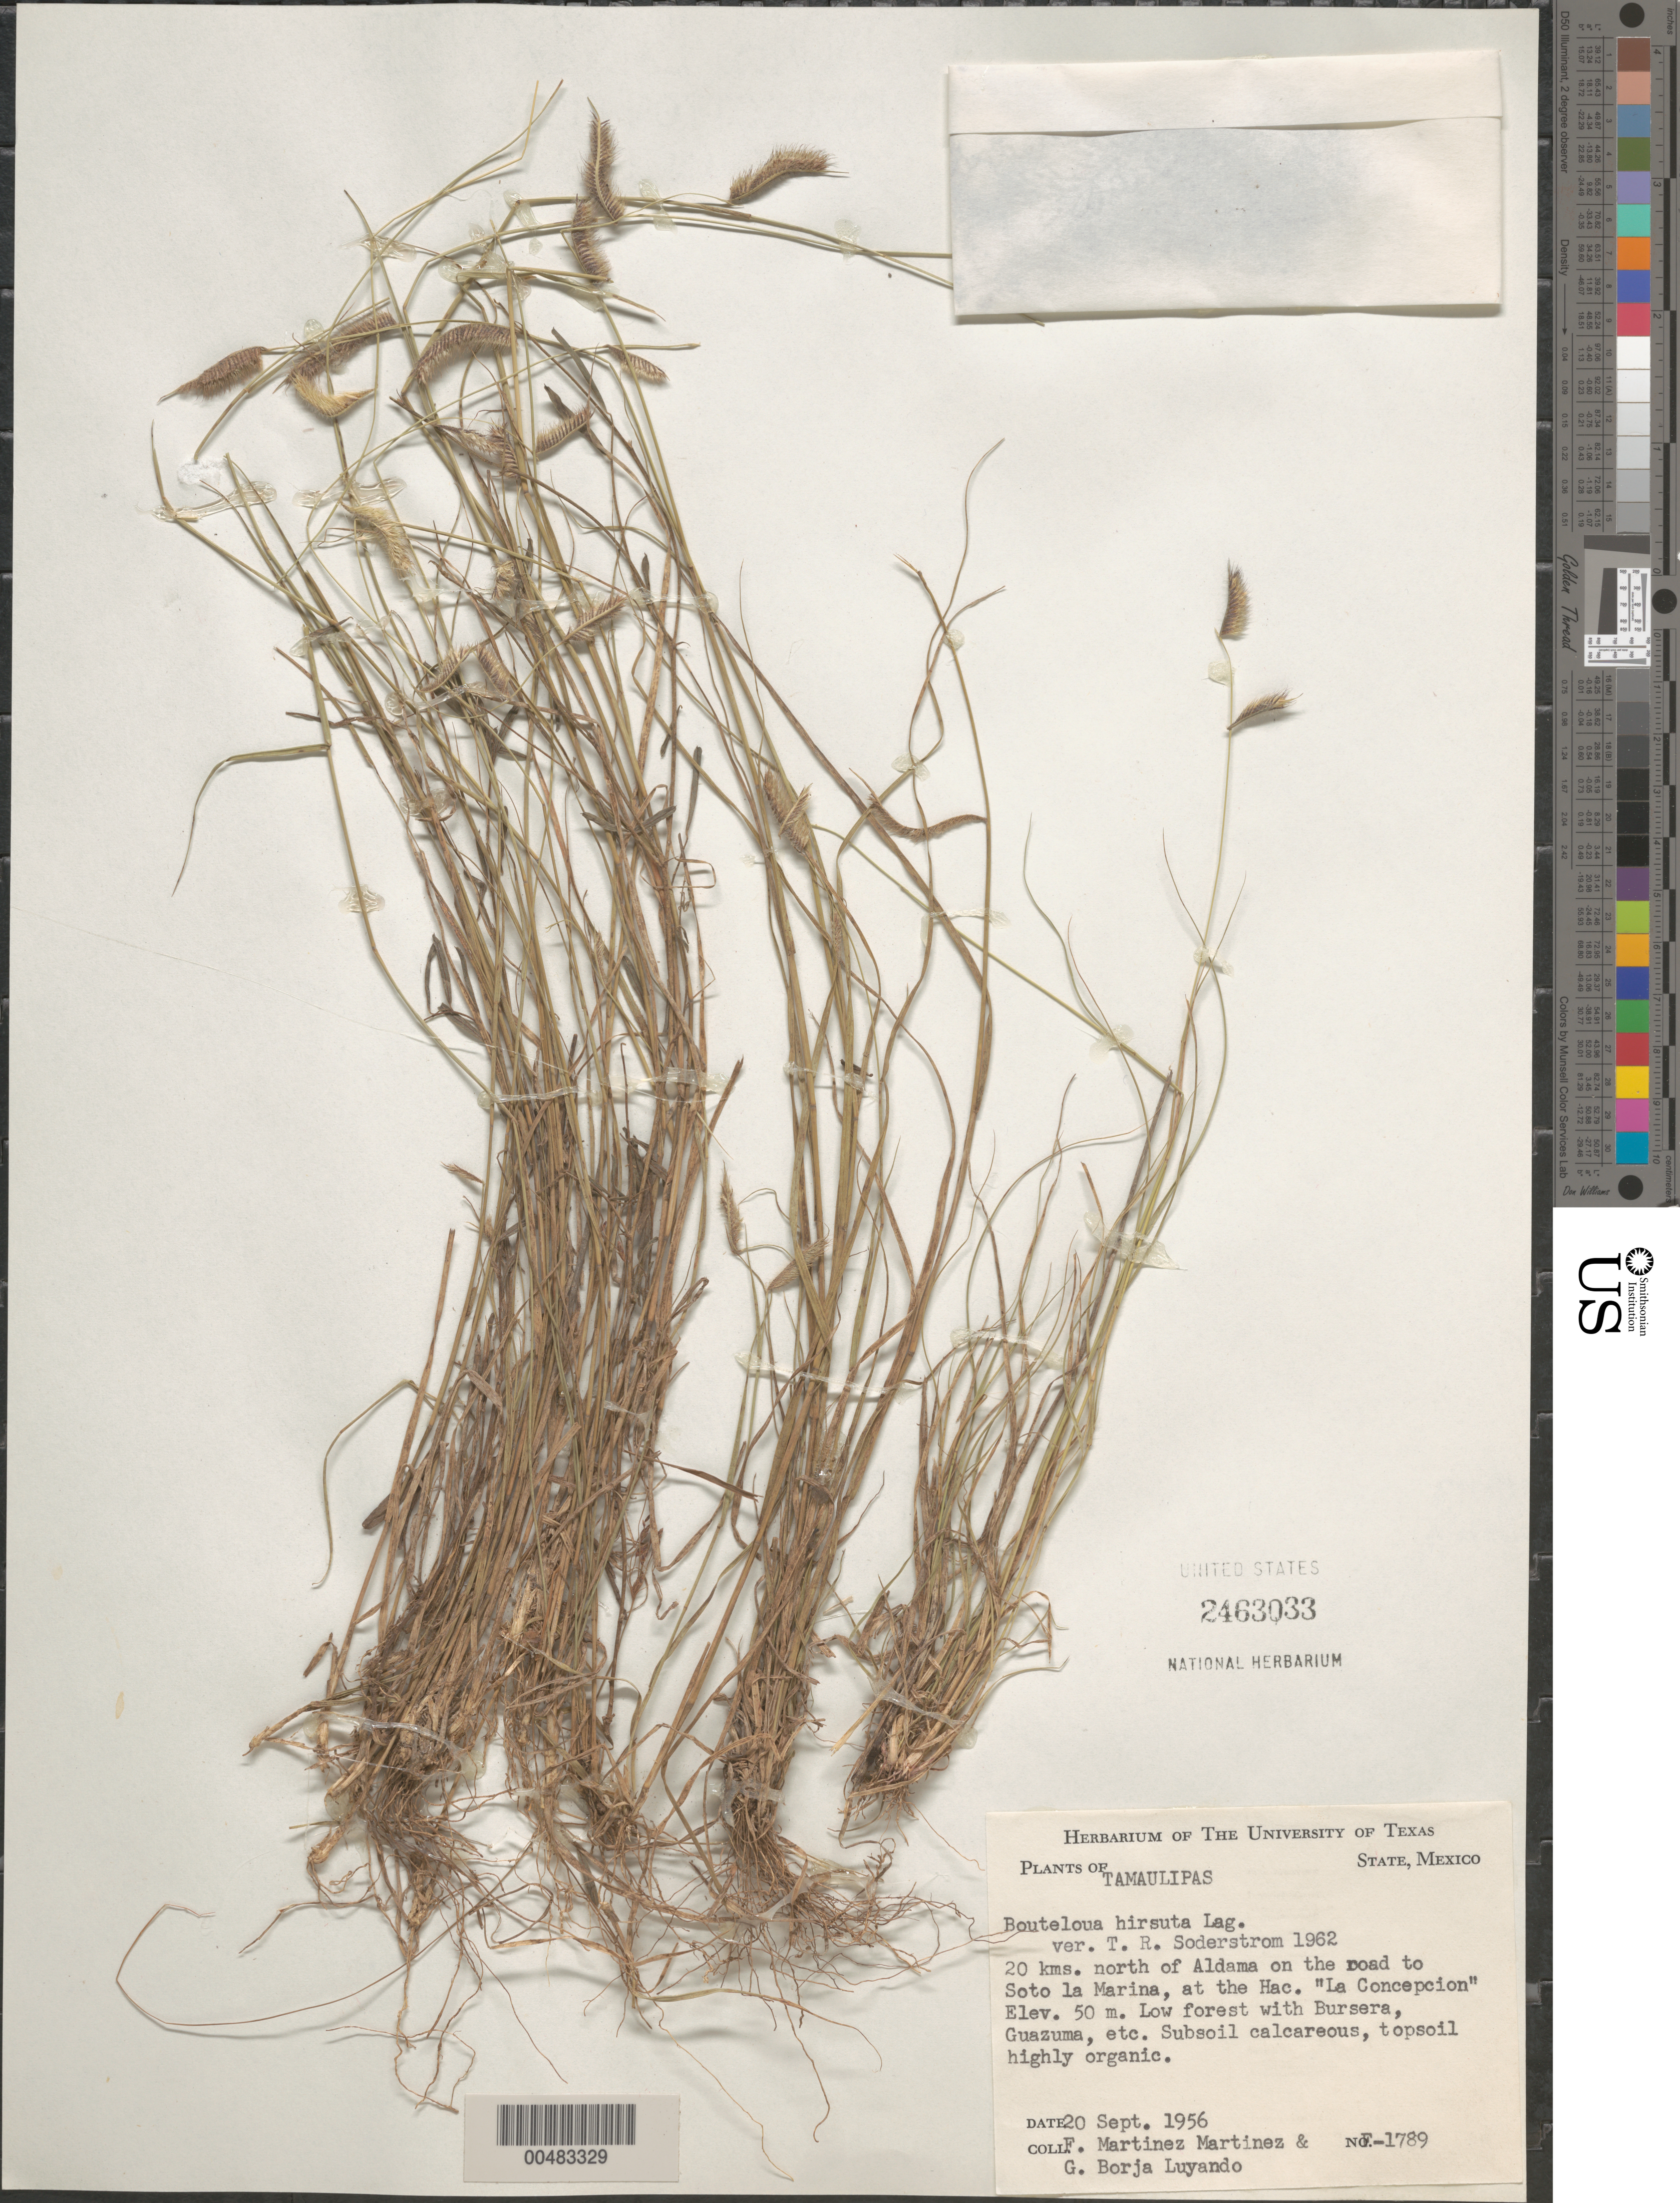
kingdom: Plantae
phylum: Tracheophyta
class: Liliopsida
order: Poales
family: Poaceae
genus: Bouteloua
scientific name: Bouteloua hirsuta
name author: Lag.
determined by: Soderstrom, T. R.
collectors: F. Martinez-M. & G. Borja-Luyando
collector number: F-1789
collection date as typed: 20 Sep 1956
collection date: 1956-09-20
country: Mexico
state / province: Tamaulipas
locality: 20 km N of Aldama on the road to Soto la Marina, at the Hac. La Concepcion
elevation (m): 50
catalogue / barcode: US 2463033